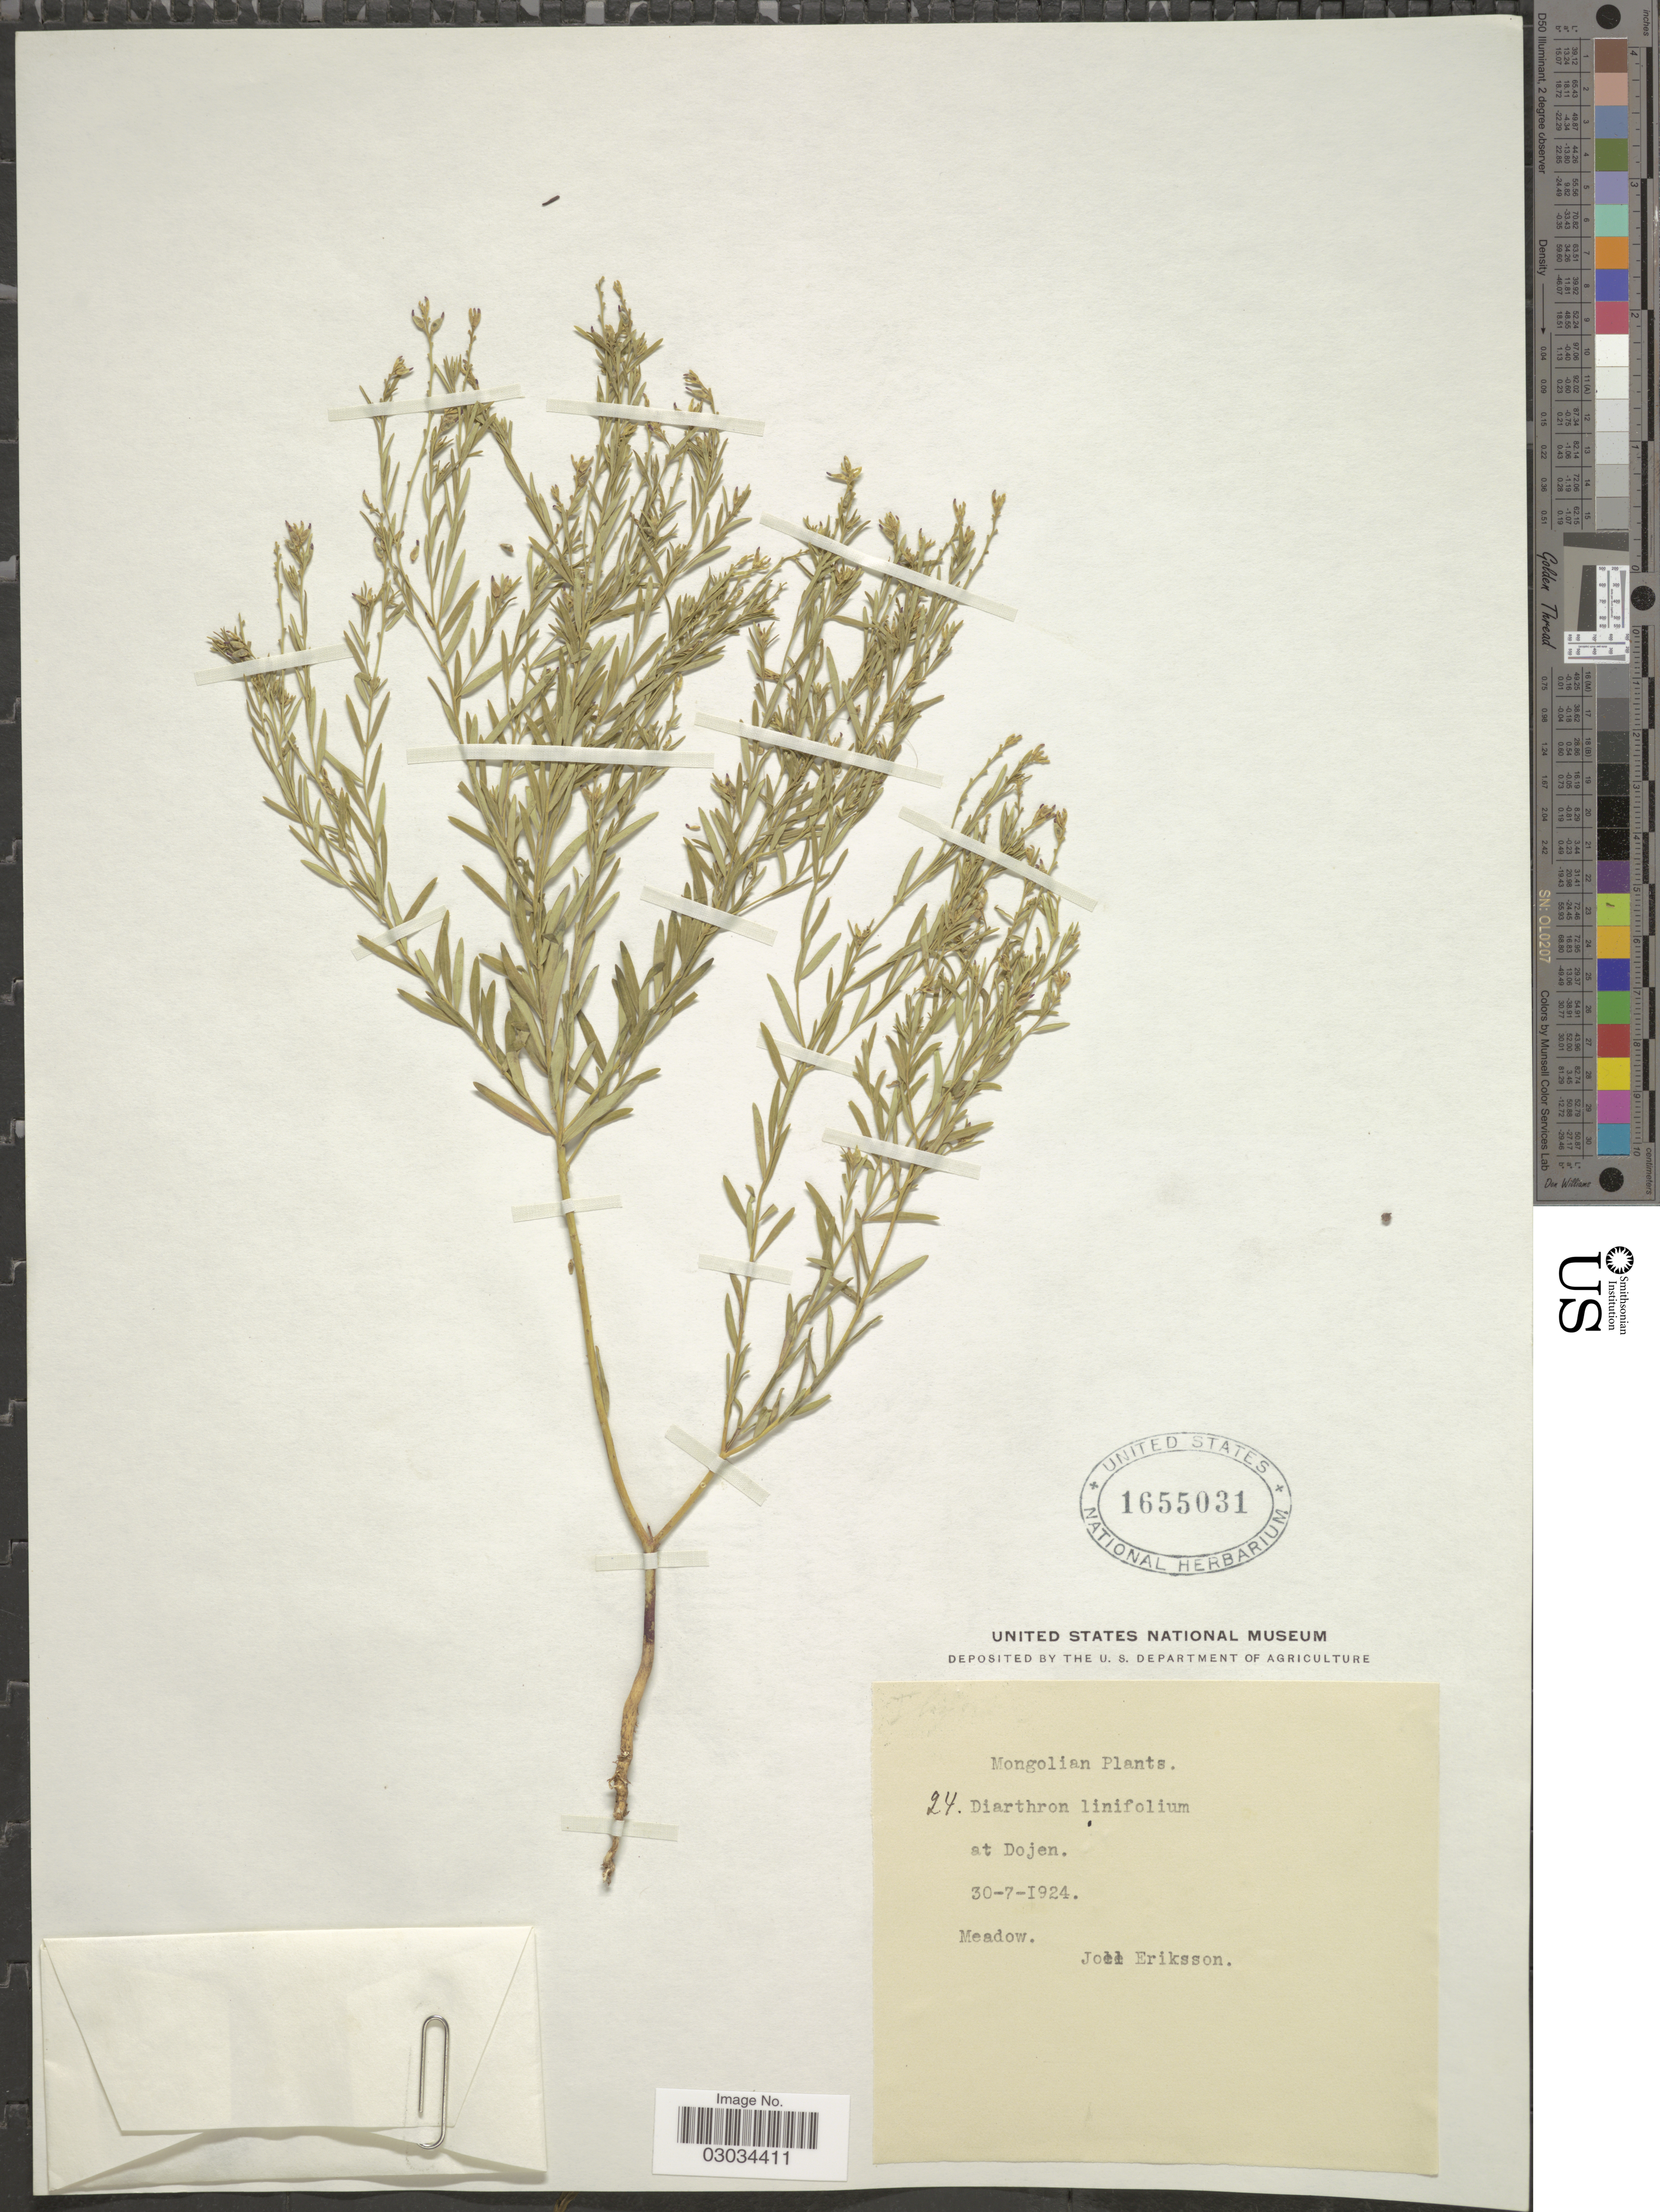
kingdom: Plantae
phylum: Tracheophyta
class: Magnoliopsida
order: Malvales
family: Thymelaeaceae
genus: Diarthron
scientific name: Diarthron linifolium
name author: Turcz.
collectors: J. Eriksson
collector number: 24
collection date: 1924-07-30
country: Mongolia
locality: Mongolian. At Dojen.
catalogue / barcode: US 1655031